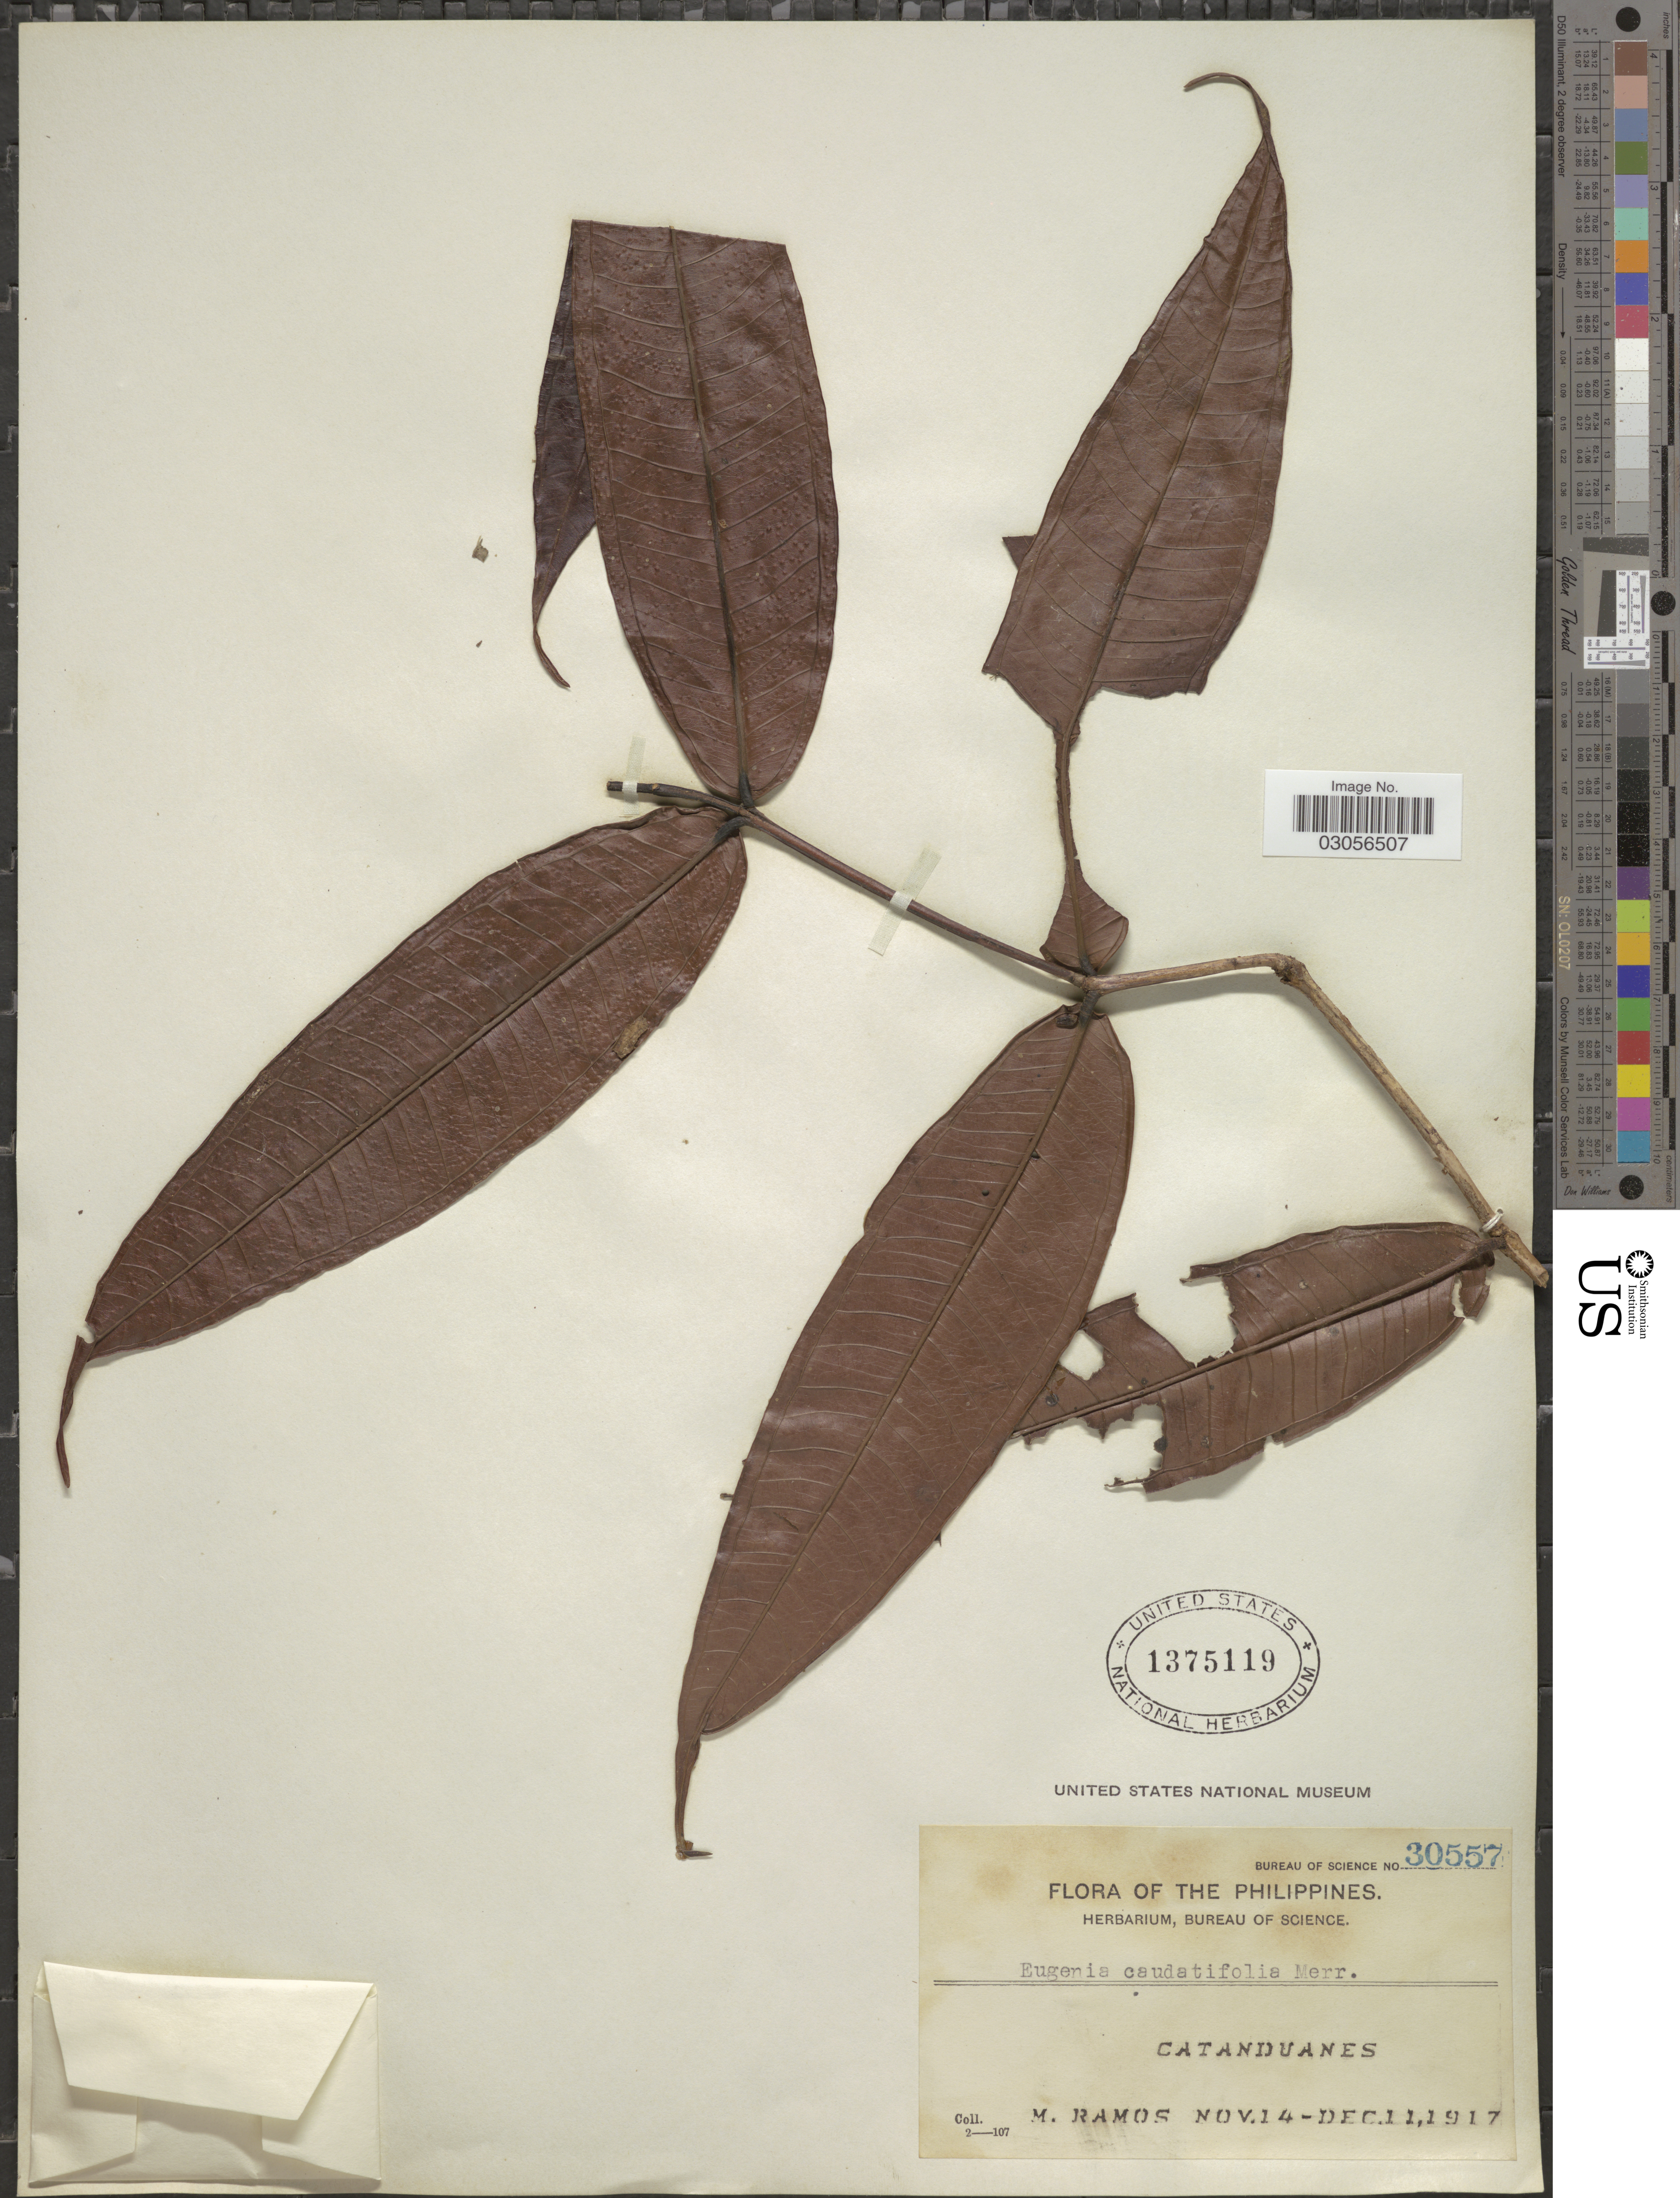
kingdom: Plantae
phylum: Tracheophyta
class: Magnoliopsida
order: Myrtales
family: Myrtaceae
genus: Syzygium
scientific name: Syzygium urdanetense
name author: (Elmer) Merr.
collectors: M. Ramos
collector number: Bureau of science 30557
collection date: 1917-11-14/1917-12-11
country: Philippines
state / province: Bicol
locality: Catanduanes.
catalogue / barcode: US 1375119